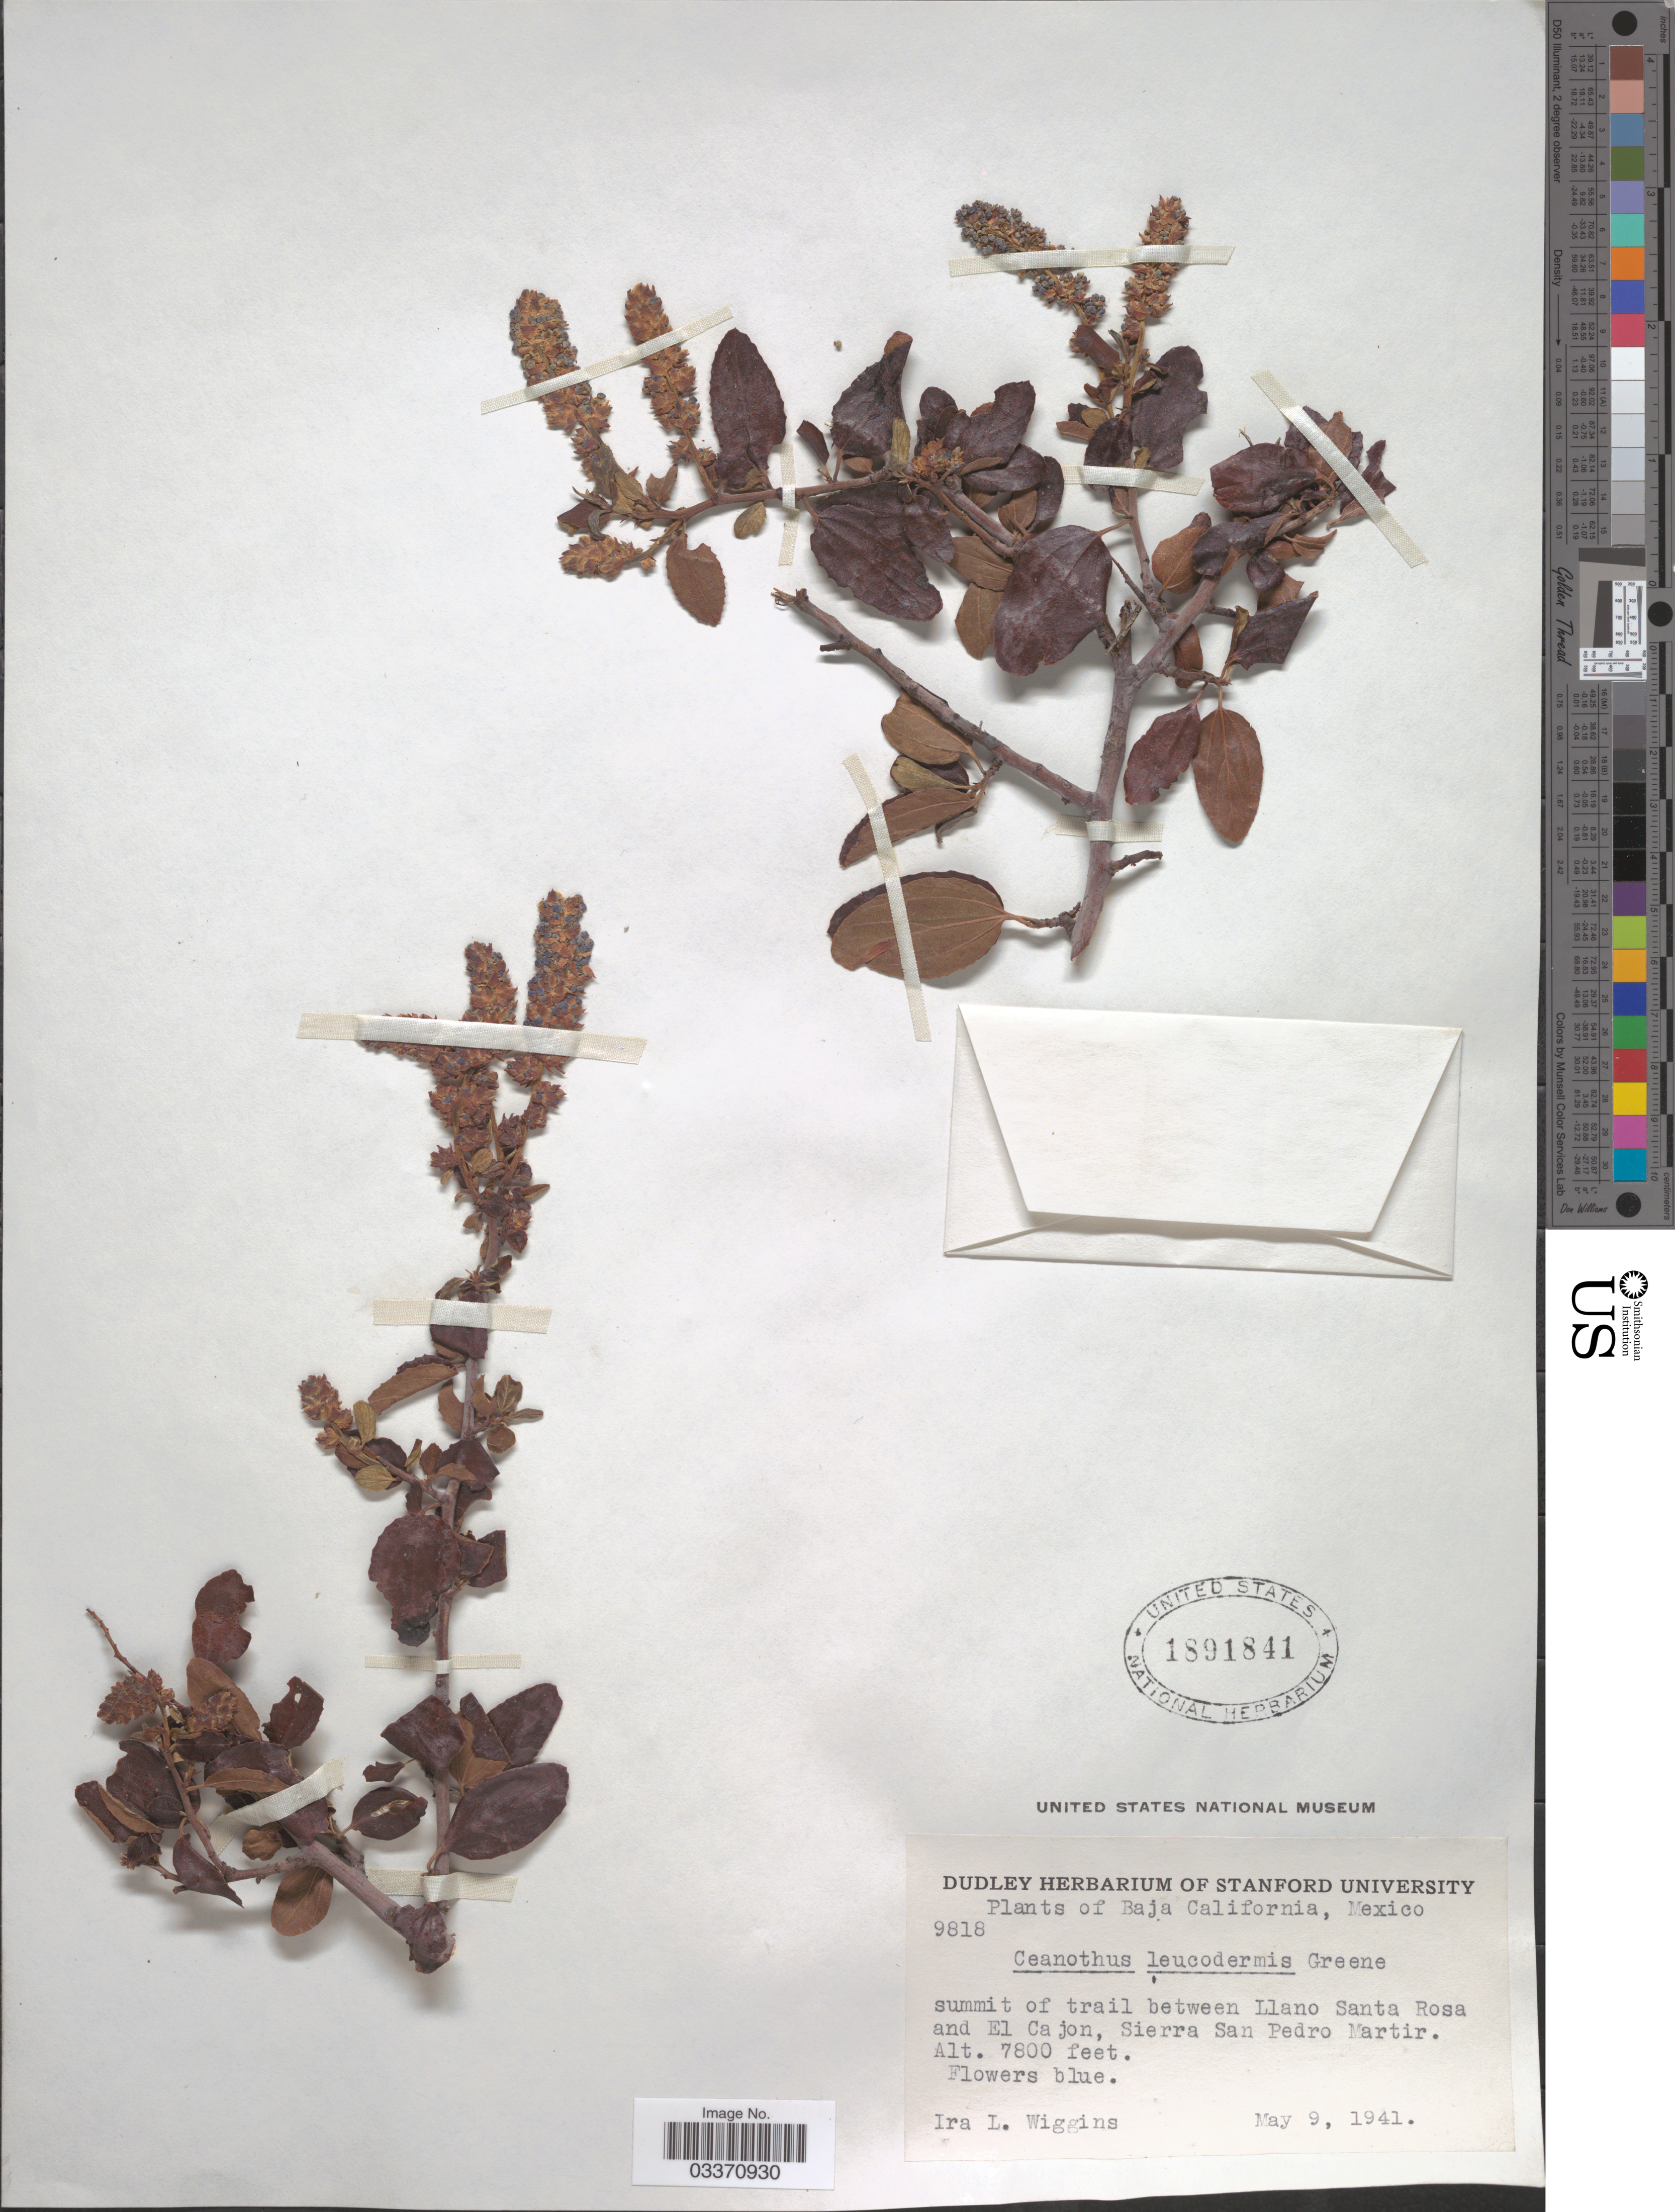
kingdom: Plantae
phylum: Tracheophyta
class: Magnoliopsida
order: Rosales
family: Rhamnaceae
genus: Ceanothus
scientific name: Ceanothus leucodermis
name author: Greene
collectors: I. L. Wiggins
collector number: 9818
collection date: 1941-05-09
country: Mexico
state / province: Baja California Sur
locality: Summit of trail between Llano Santa Rosa and El Cajon, Sierra San Pedro Martir.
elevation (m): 2377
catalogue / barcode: US 1891841